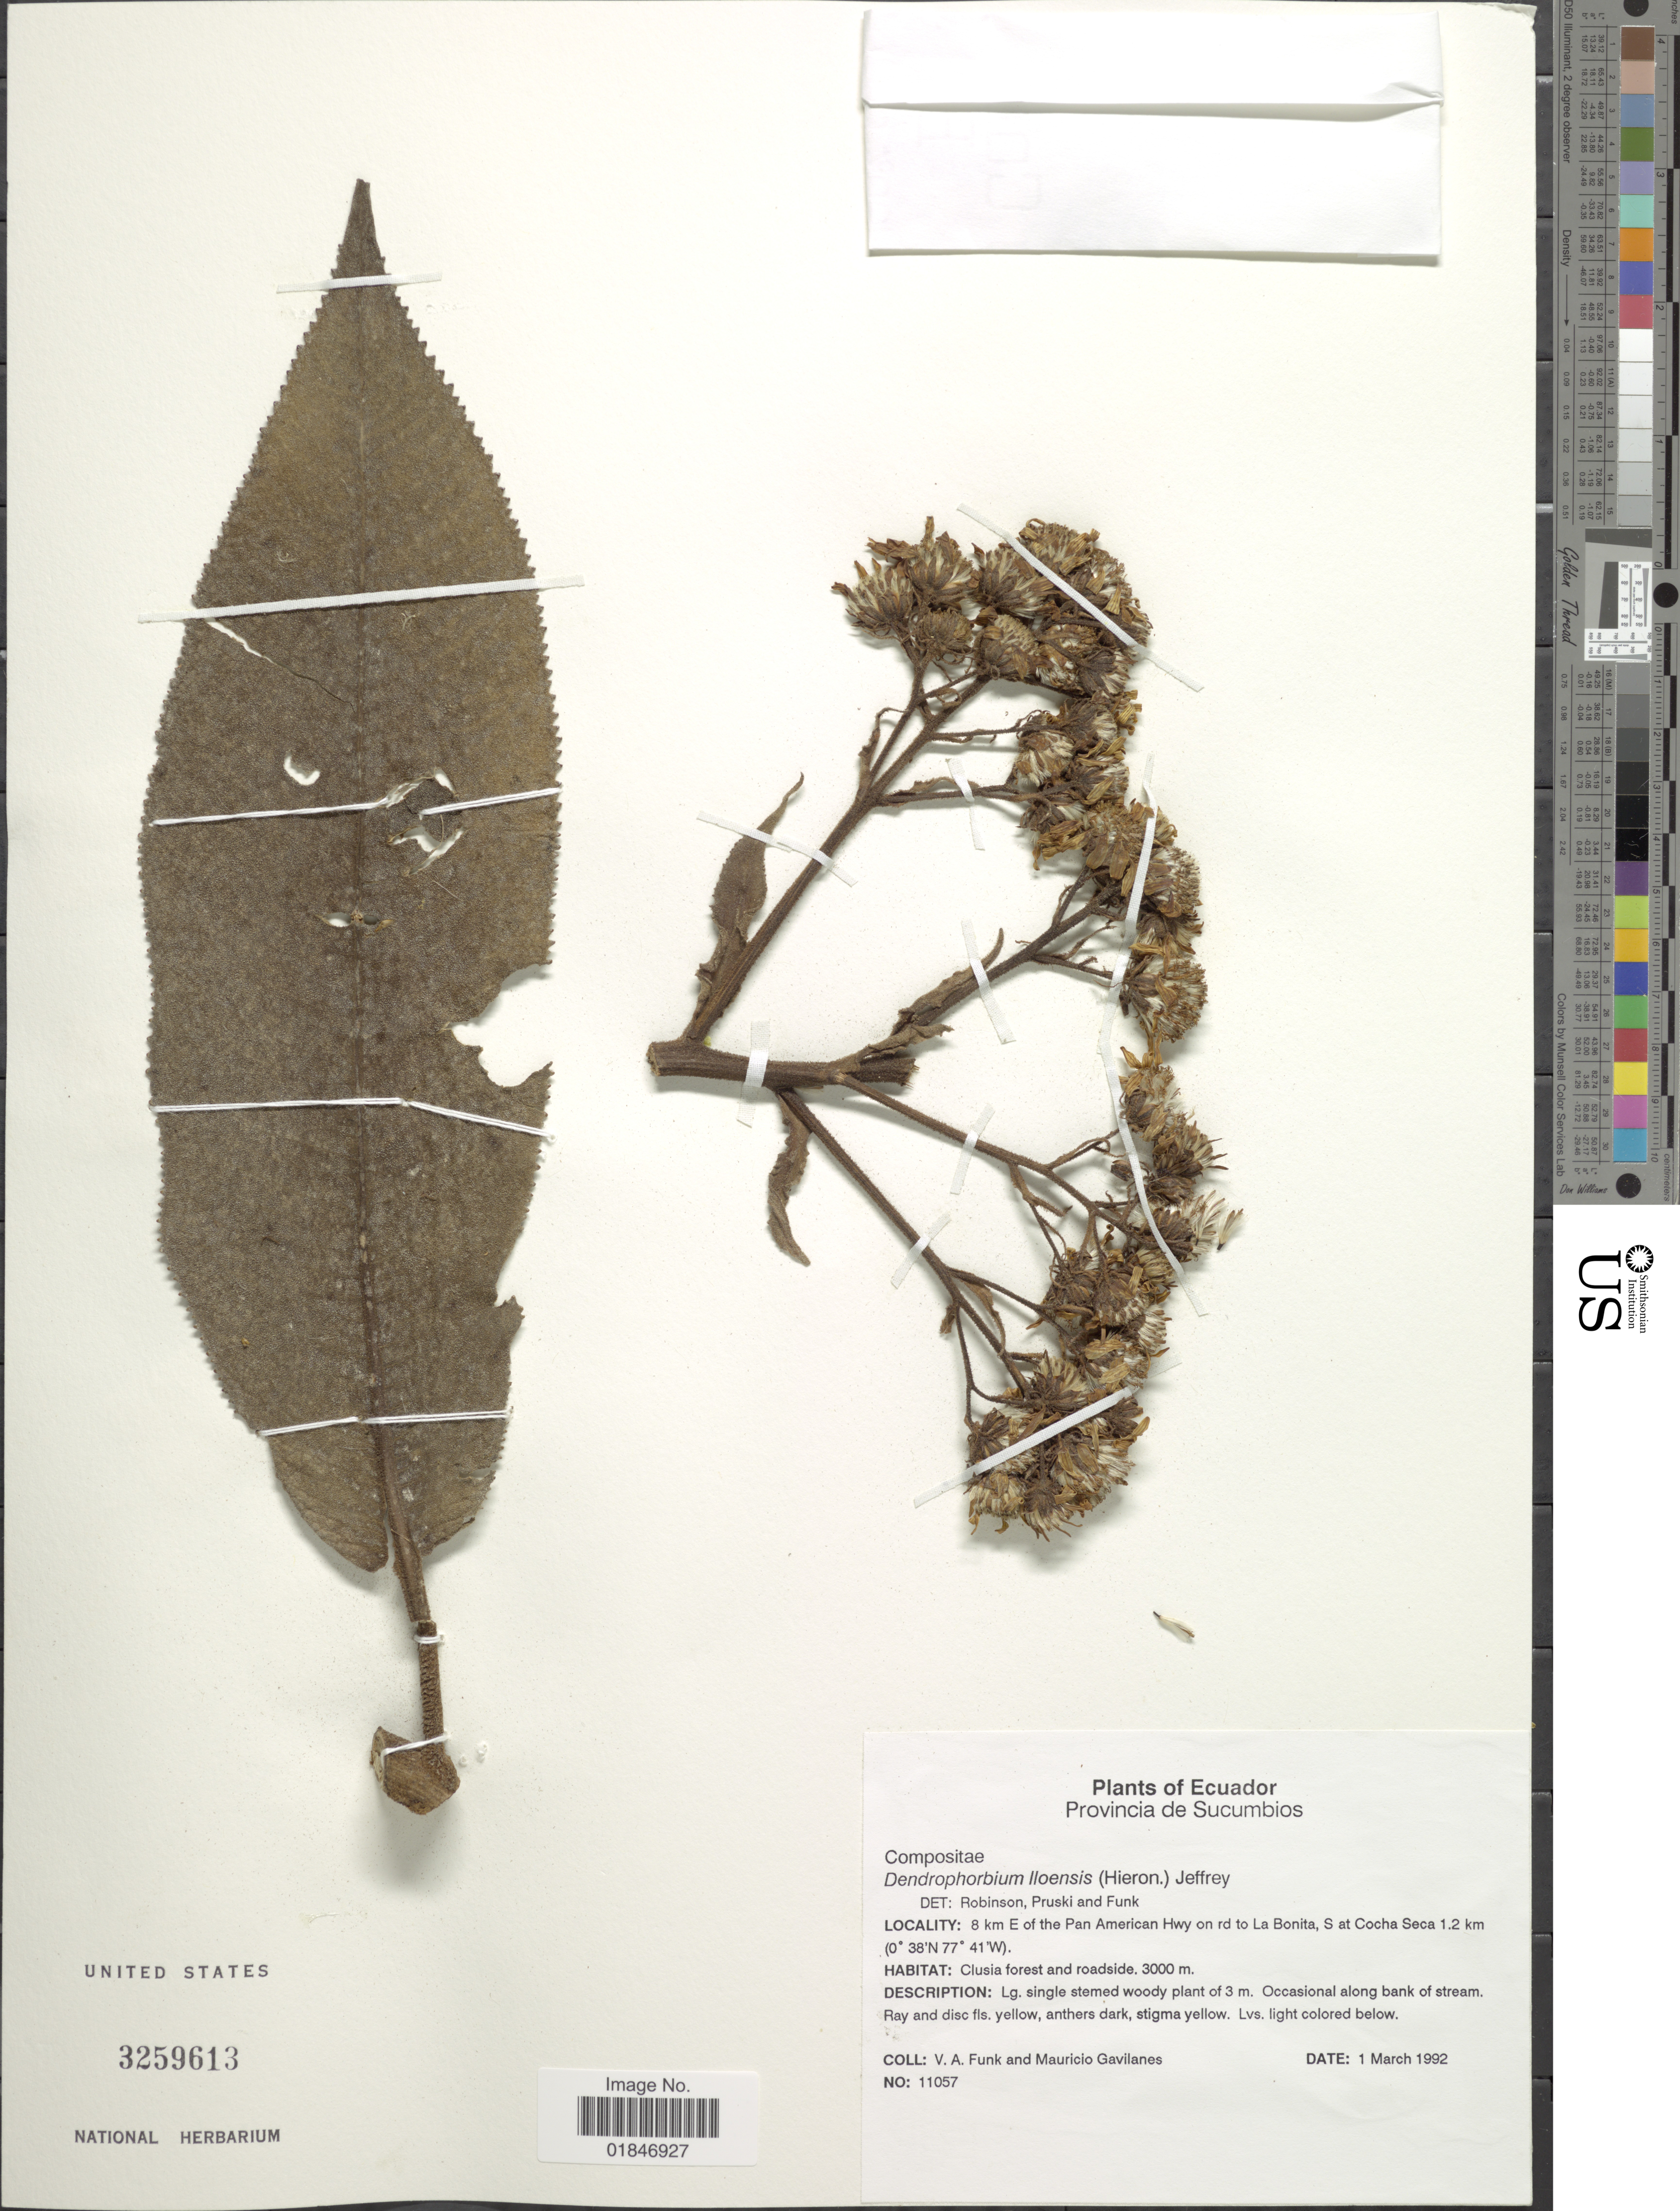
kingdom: Plantae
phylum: Tracheophyta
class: Magnoliopsida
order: Asterales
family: Asteraceae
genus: Dendrophorbium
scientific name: Dendrophorbium iloense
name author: (Hieron.) C. Jeffrey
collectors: V. Funk & M. Gavilanes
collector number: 11057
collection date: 1992-03-01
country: Ecuador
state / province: Sucumbíos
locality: Provincia de Sucumbios. 8 km E of the Pan American Hwy on rd to La Bonita, S at Cocha Seca 1.2 km.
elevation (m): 3000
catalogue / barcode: US 3259613